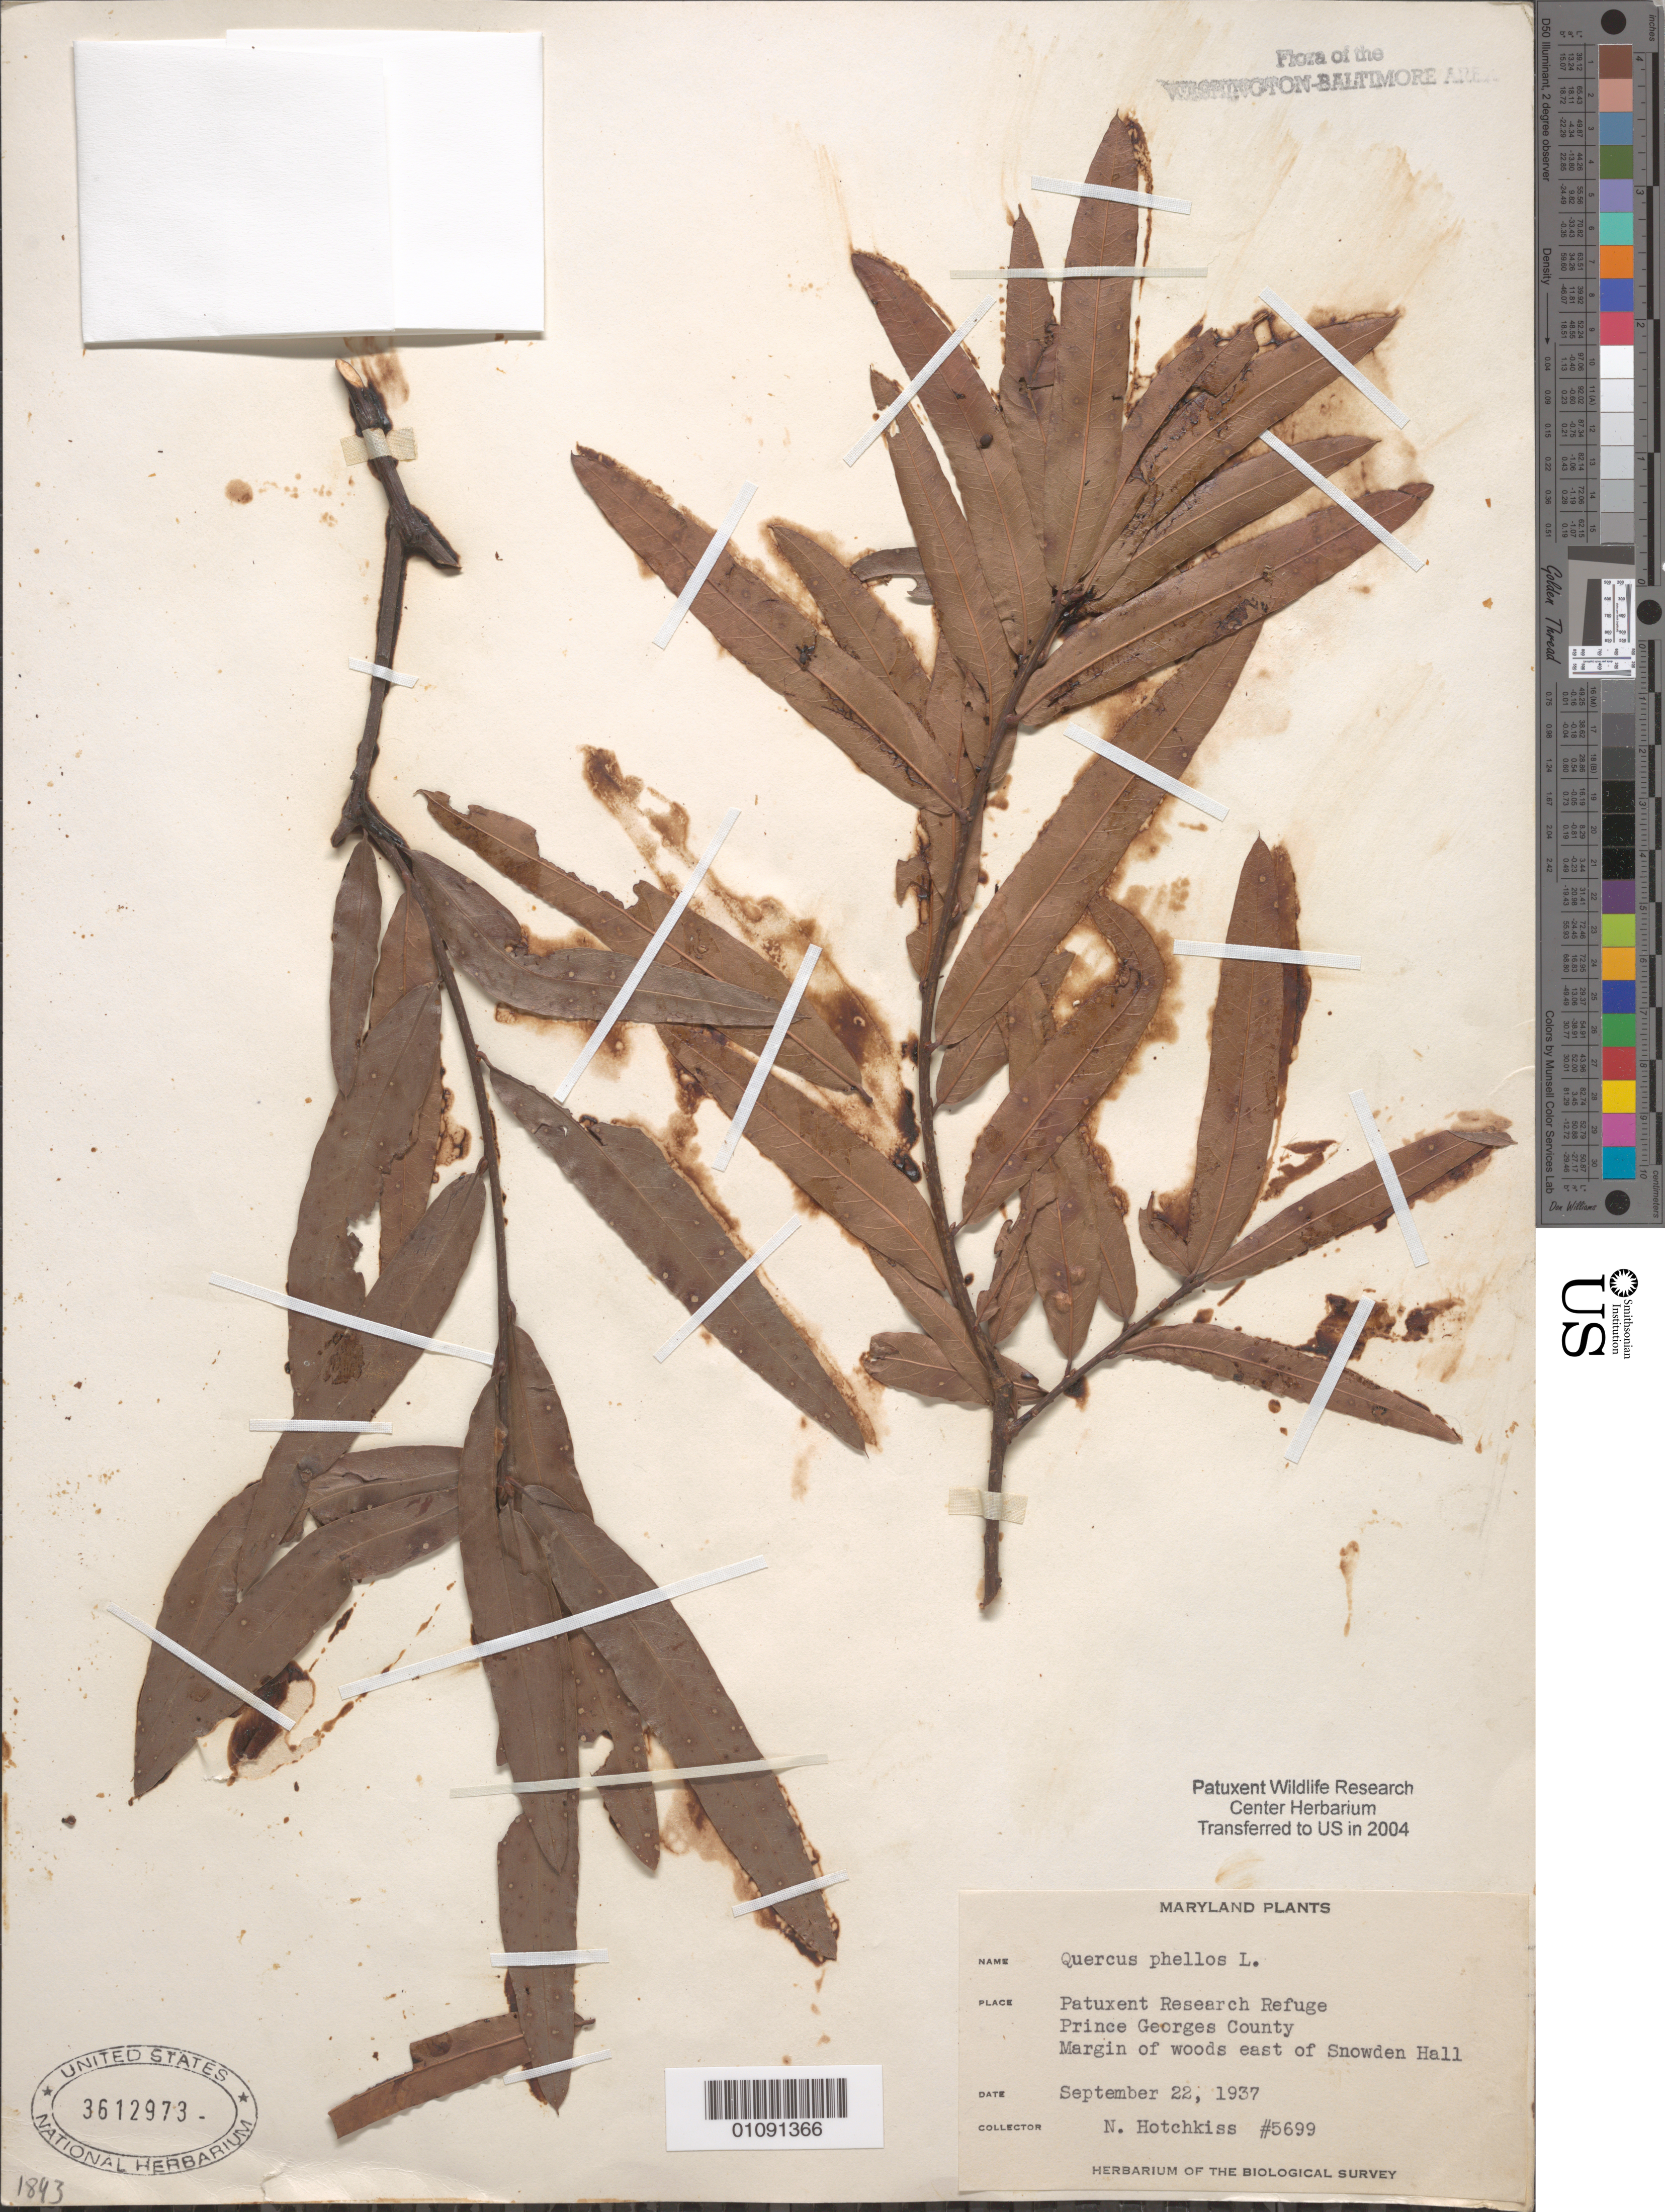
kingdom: Plantae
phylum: Tracheophyta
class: Magnoliopsida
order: Fagales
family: Fagaceae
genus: Quercus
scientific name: Quercus phellos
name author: L.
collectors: N. Hotchkiss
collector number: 5699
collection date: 1937-09-22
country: United States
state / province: Maryland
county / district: Prince George's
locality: Patuxent Wildlife Refuge. E. of Snowden Hall.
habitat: Margin of woods.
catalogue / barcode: US 3612973